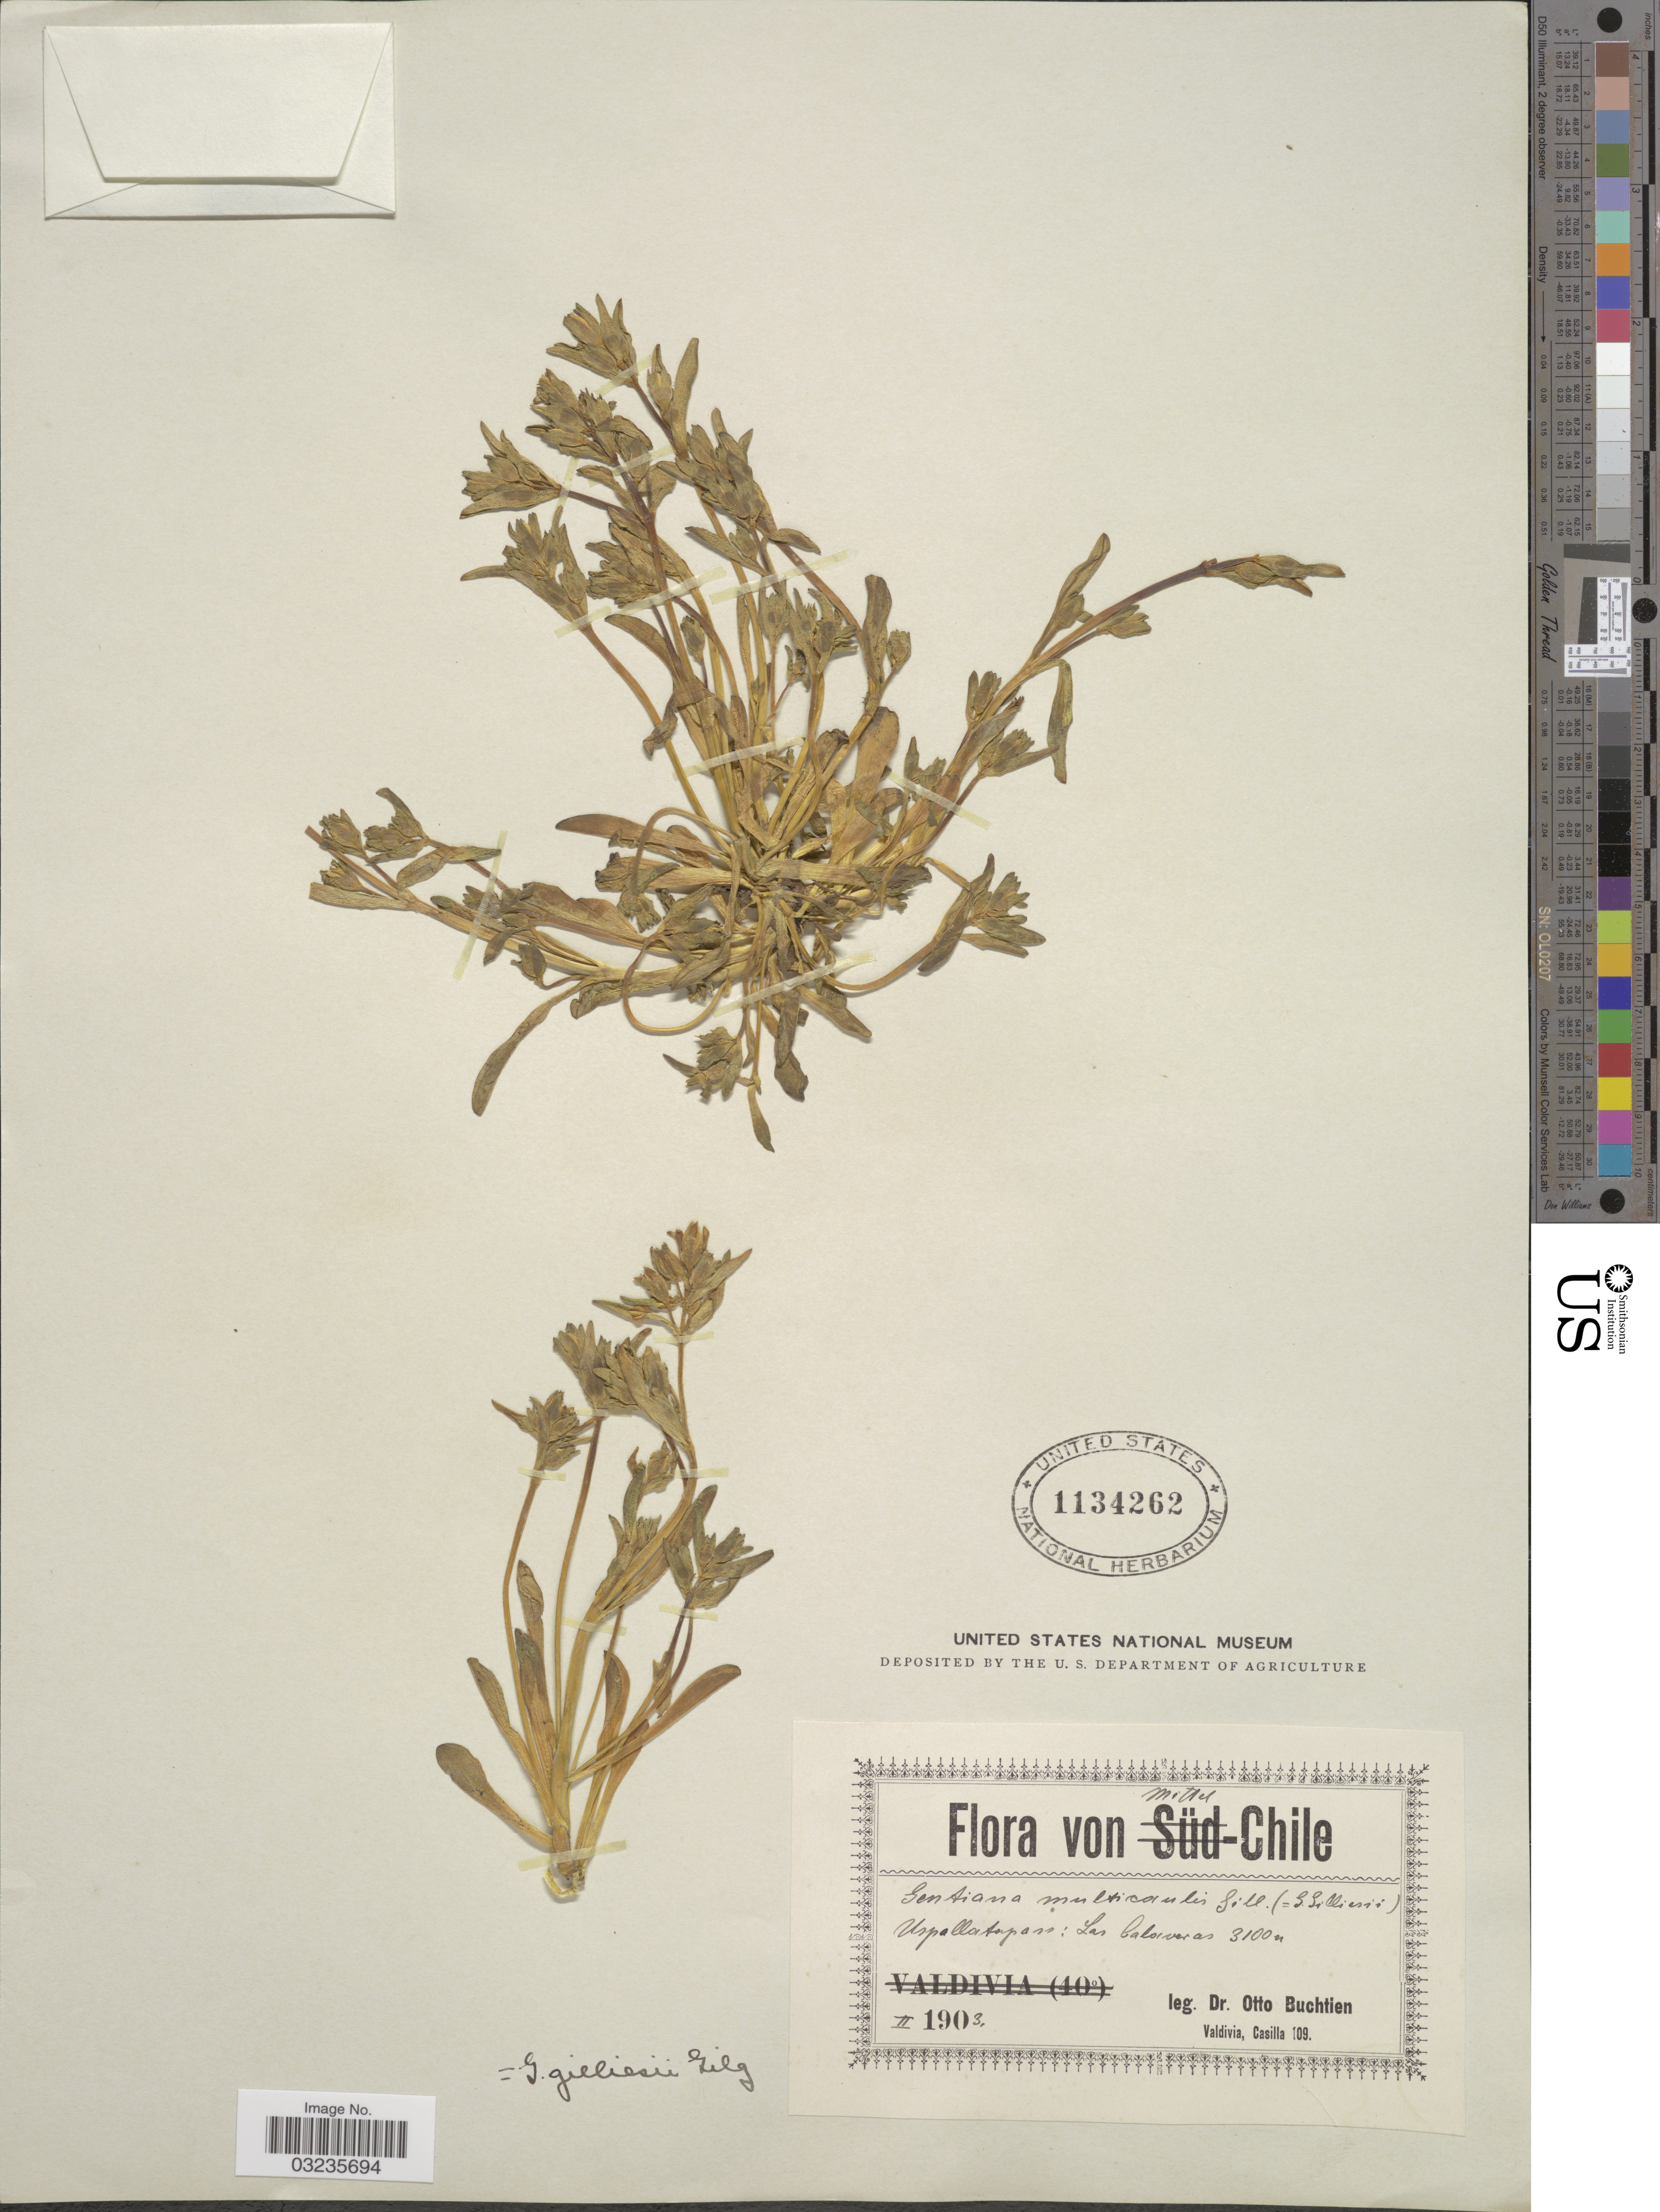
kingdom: Plantae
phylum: Tracheophyta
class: Magnoliopsida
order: Gentianales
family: Gentianaceae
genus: Gentiana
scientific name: Gentiana gilliesii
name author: Gilg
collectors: O. Buchtien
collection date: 1903-02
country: Chile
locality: Mittel-Chile. Uspallatapass: Las Calaveras.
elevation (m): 3100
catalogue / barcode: US 1134262